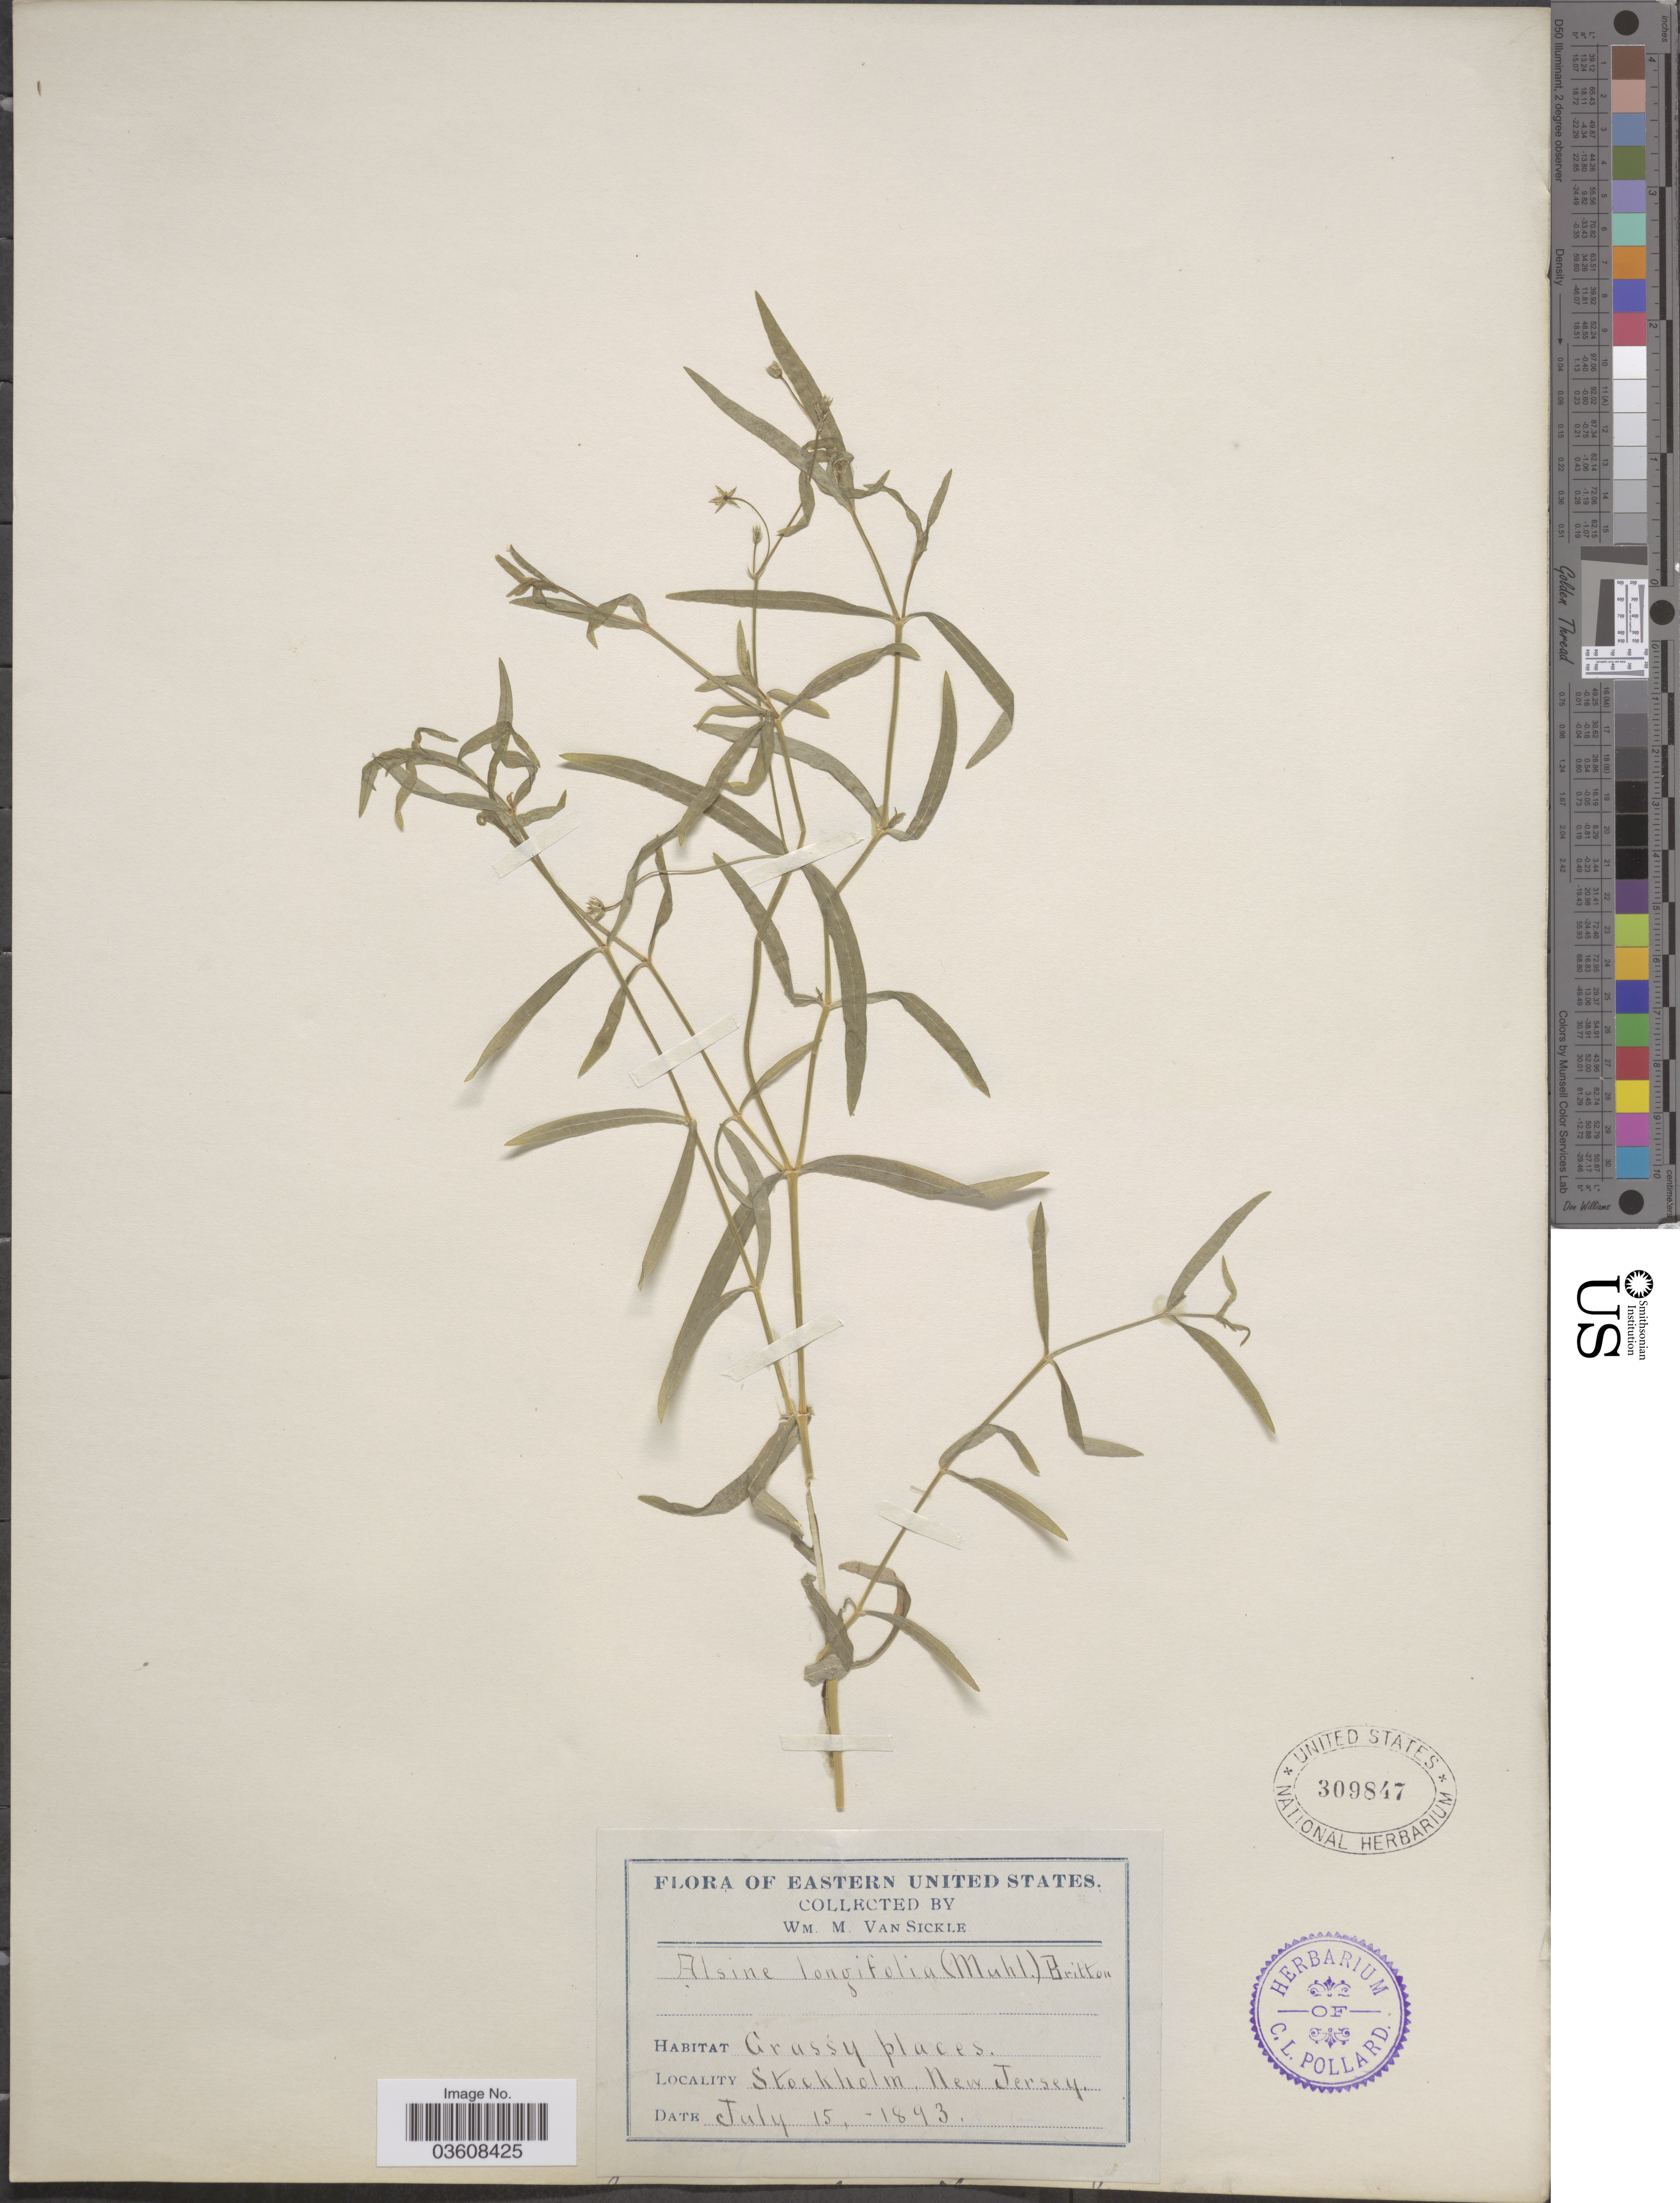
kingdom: Plantae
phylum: Tracheophyta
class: Magnoliopsida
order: Caryophyllales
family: Caryophyllaceae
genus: Stellaria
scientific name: Stellaria longifolia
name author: Muhl. ex Willd.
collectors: W. M. Van Sickle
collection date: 1893-07-15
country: United States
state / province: New Jersey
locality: Grassy places. Stockholm. Eastern United States.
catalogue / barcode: US 309847